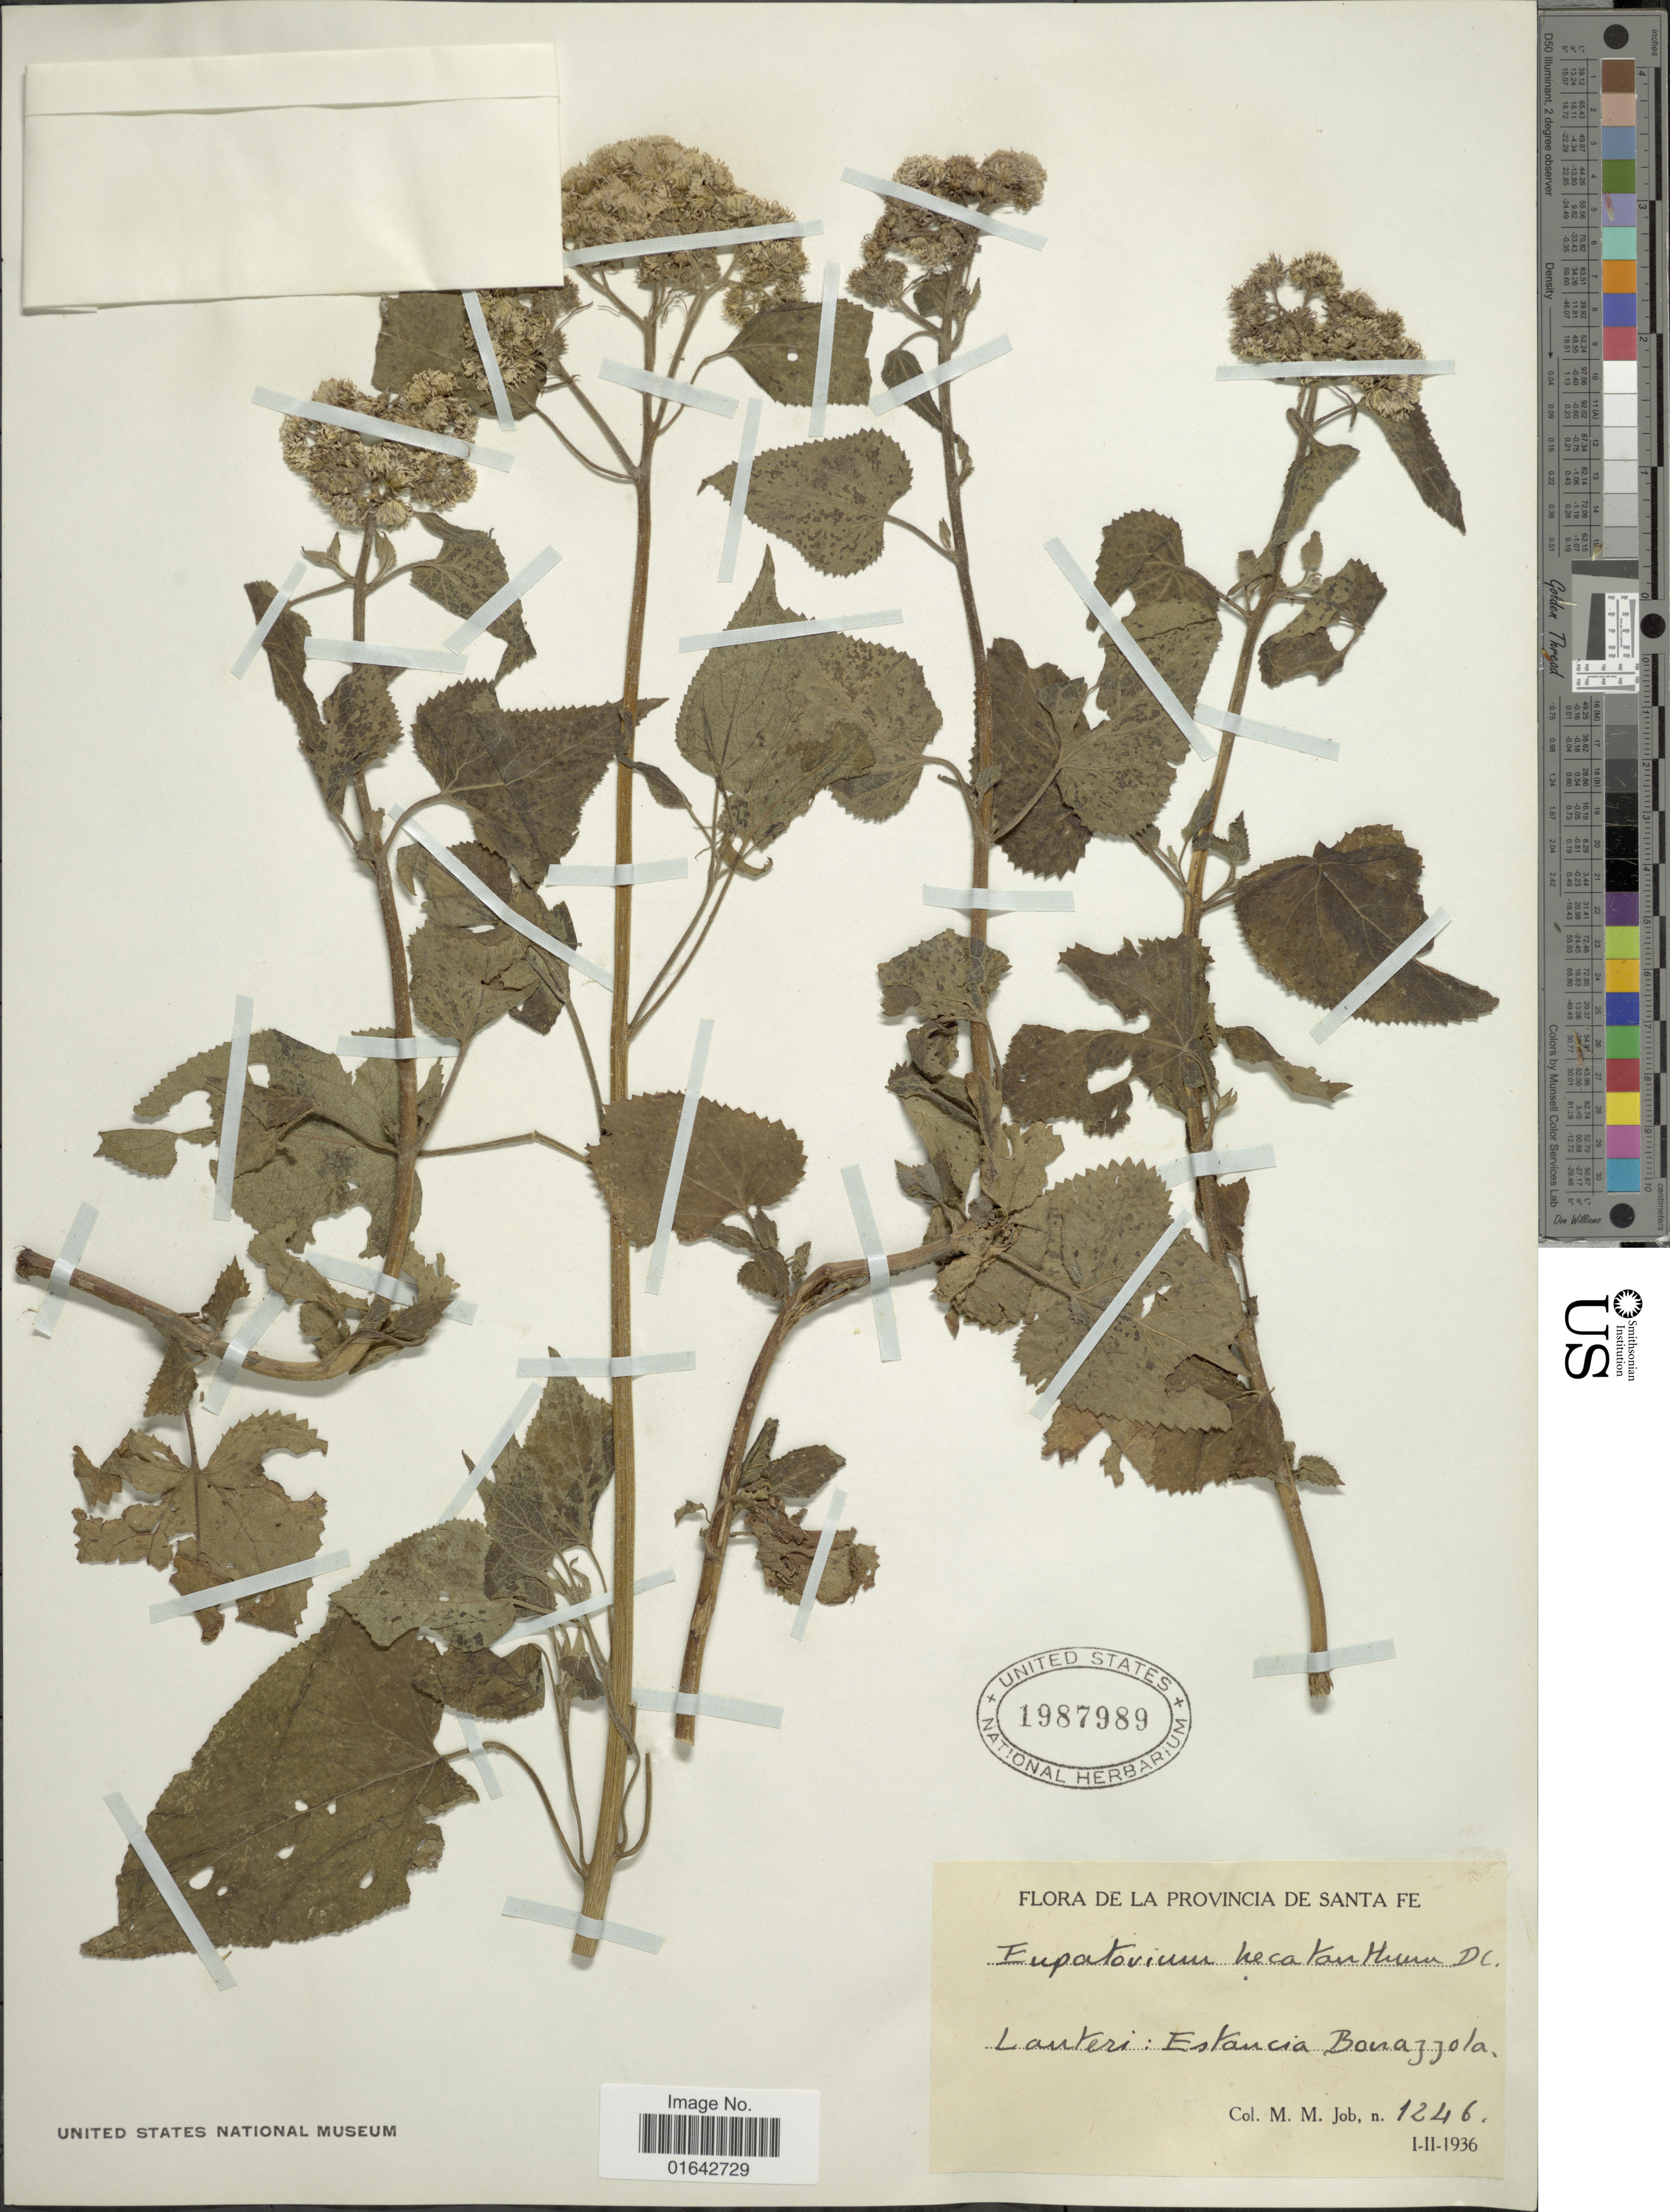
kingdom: Plantae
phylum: Tracheophyta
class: Magnoliopsida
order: Asterales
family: Asteraceae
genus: Urolepis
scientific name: Urolepis hecatantha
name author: (DC.) R.M. King & H. Rob.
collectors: M. Job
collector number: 1246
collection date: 1936-02-01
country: Argentina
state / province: Santa Fe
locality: La Provincia de Santa Fe, Lauter: Estancia Bonazzola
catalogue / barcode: US 1987989